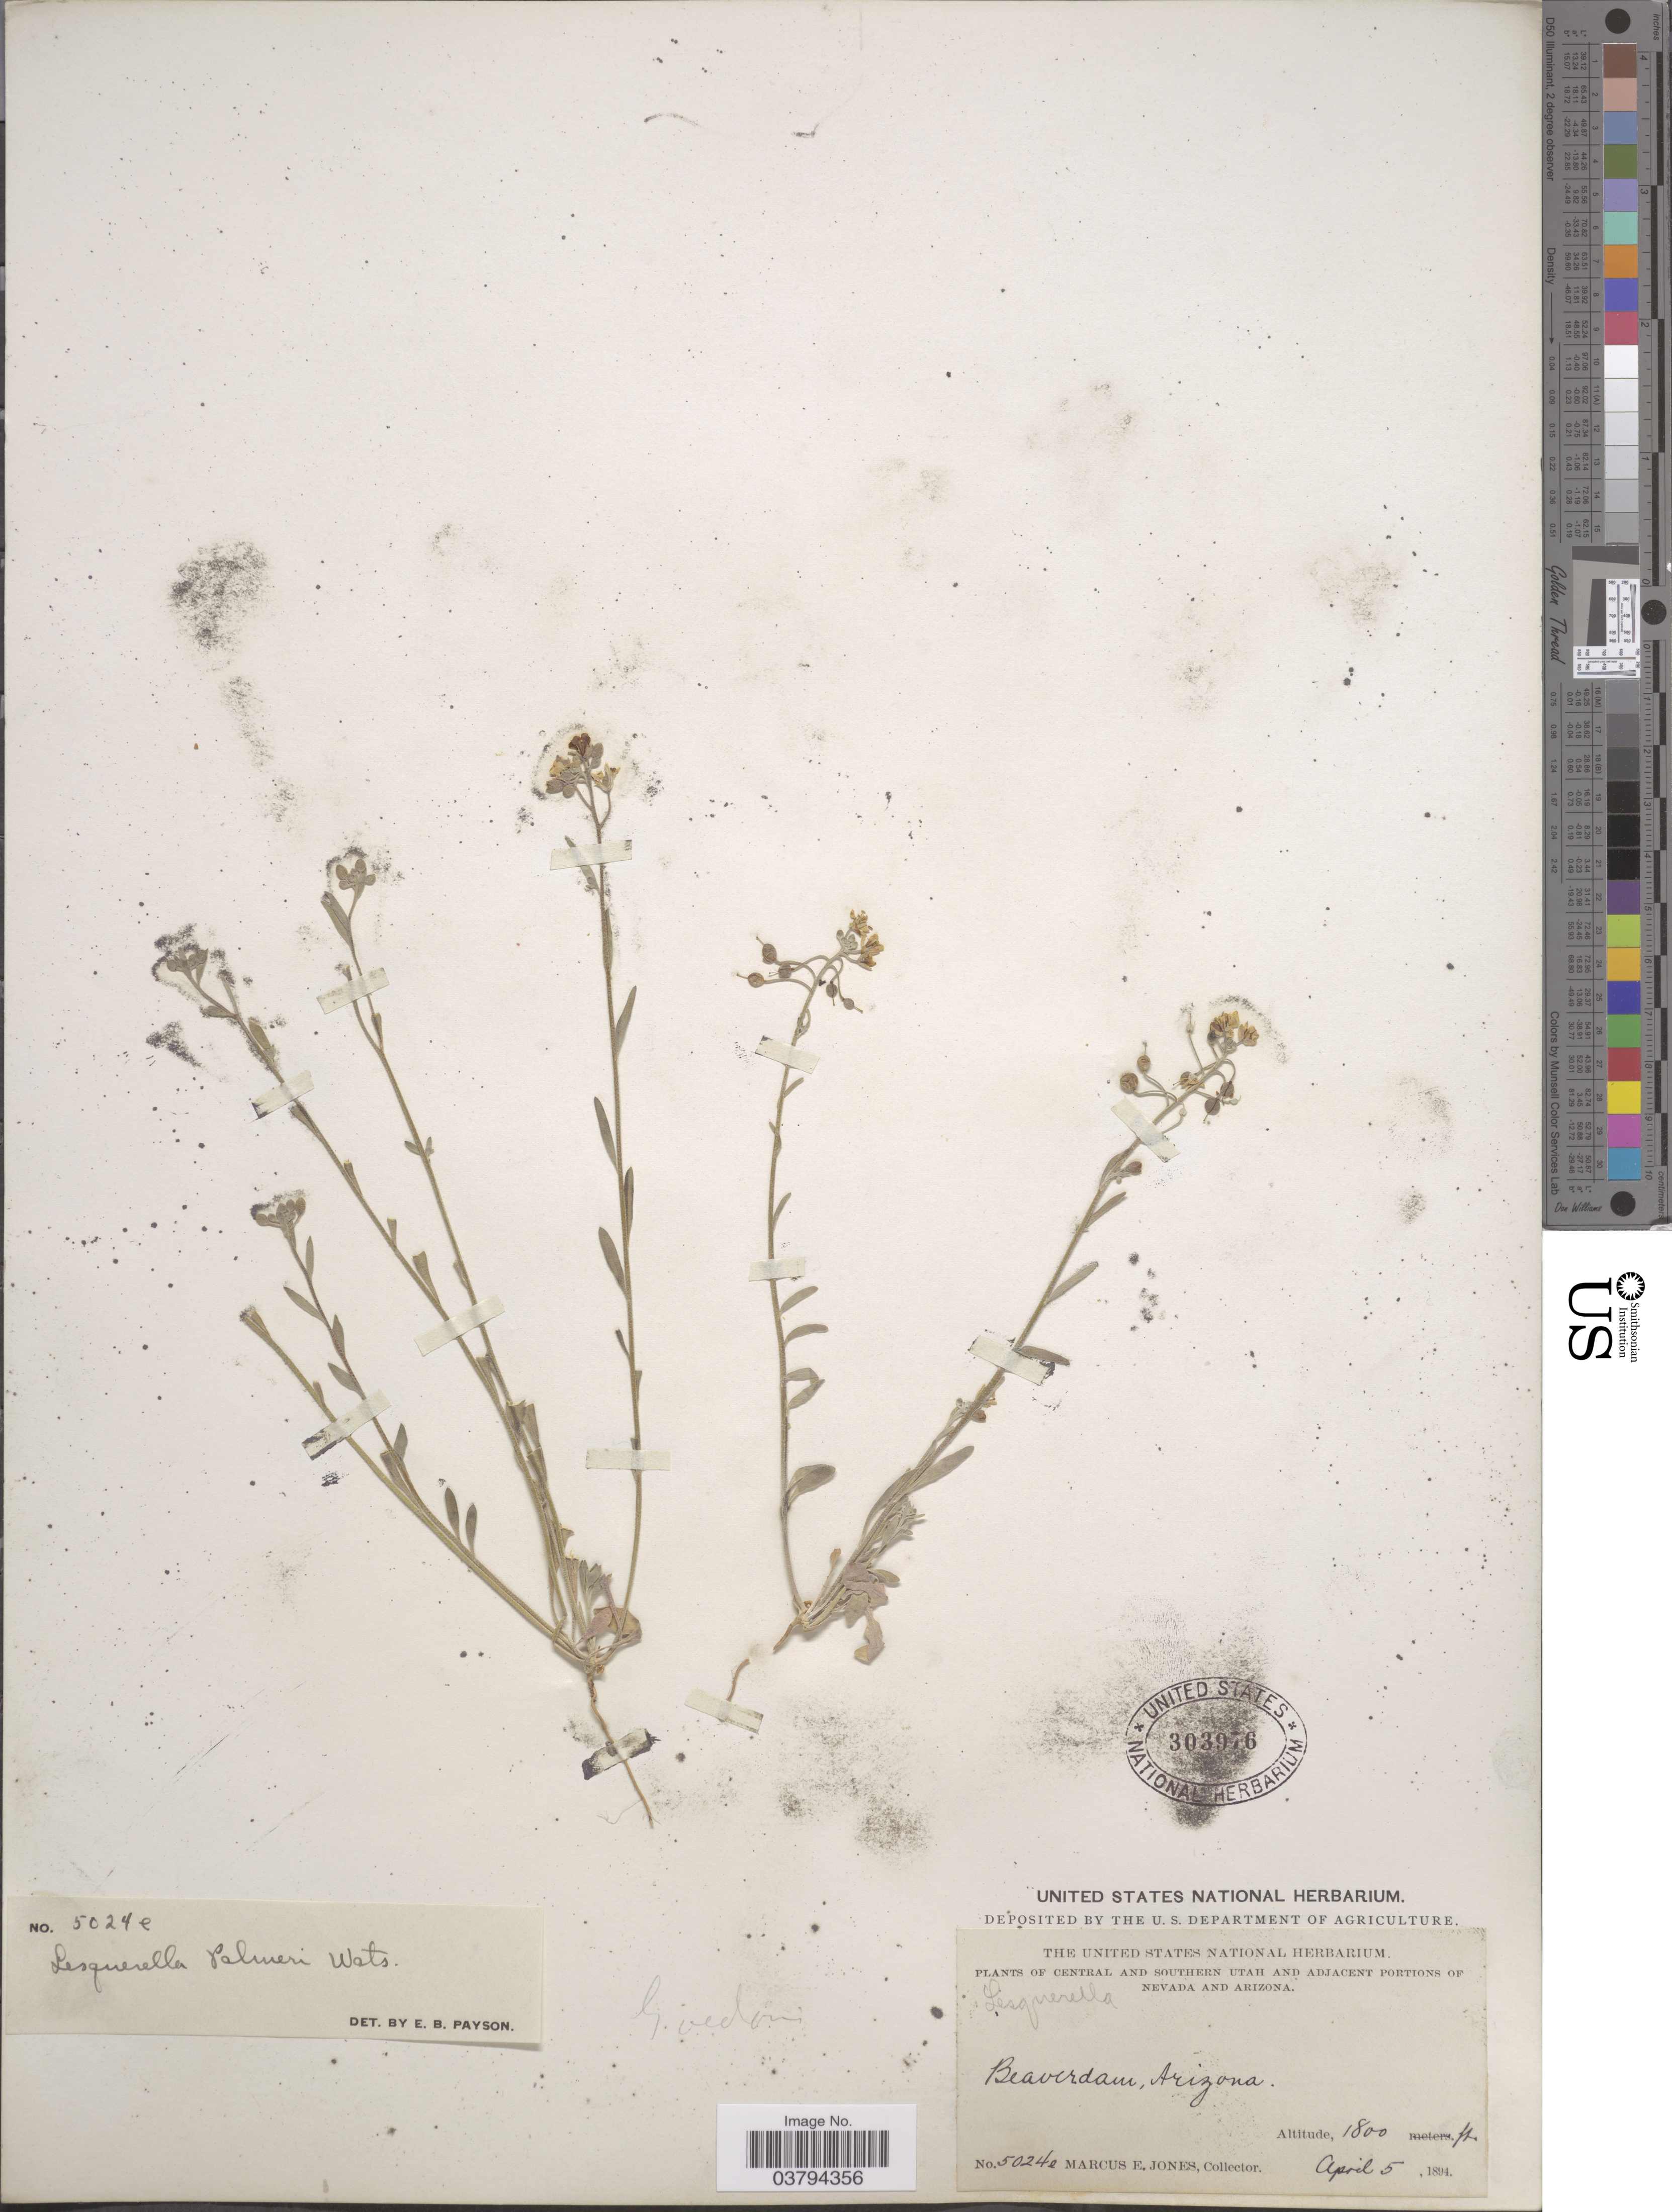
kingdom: Plantae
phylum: Tracheophyta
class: Magnoliopsida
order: Brassicales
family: Brassicaceae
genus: Lesquerella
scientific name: Lesquerella tenella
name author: A. Nelson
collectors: M. E. Jones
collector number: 5024e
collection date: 1894-04-05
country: United States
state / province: Arizona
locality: Beaverdam.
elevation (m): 549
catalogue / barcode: US 303976